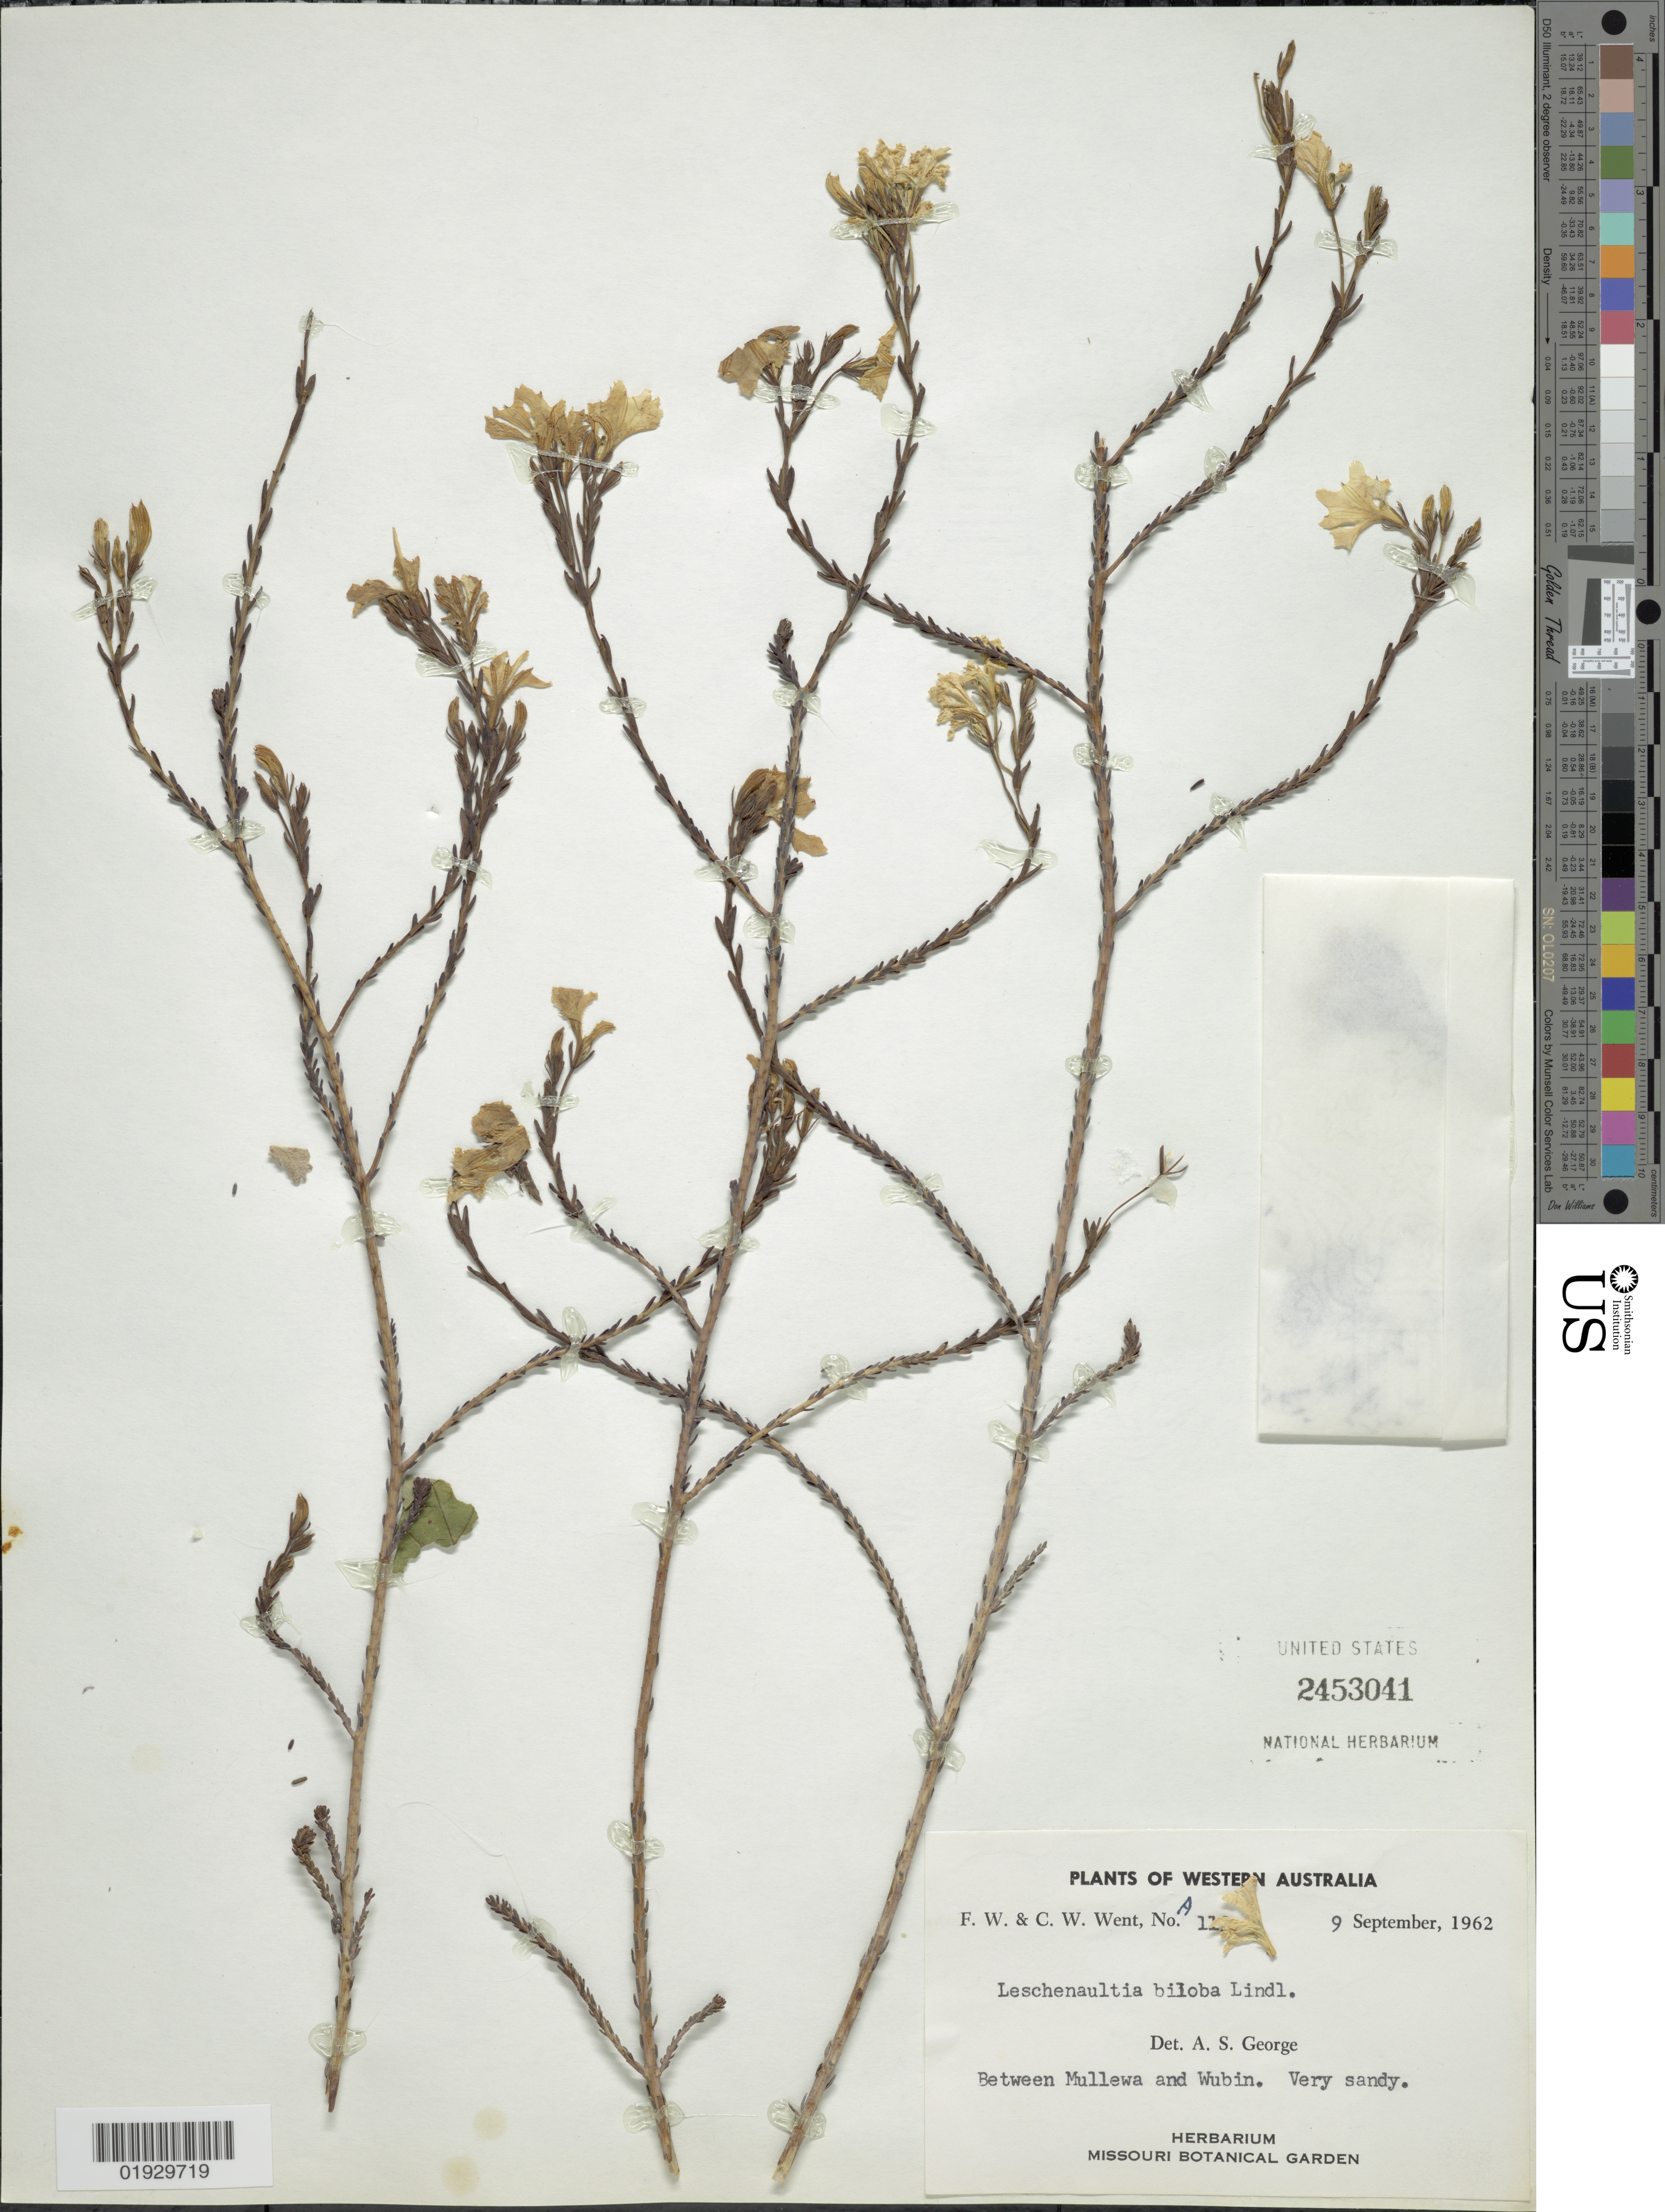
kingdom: Plantae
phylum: Tracheophyta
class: Magnoliopsida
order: Asterales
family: Goodeniaceae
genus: Leschenaultia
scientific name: Leschenaultia biloba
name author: Lindl.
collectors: F. W. Went & C. W. Went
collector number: A11!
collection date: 1962-09-09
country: Australia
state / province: Western Australia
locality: Between Mullewa and Wubin.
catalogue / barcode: US 2453041